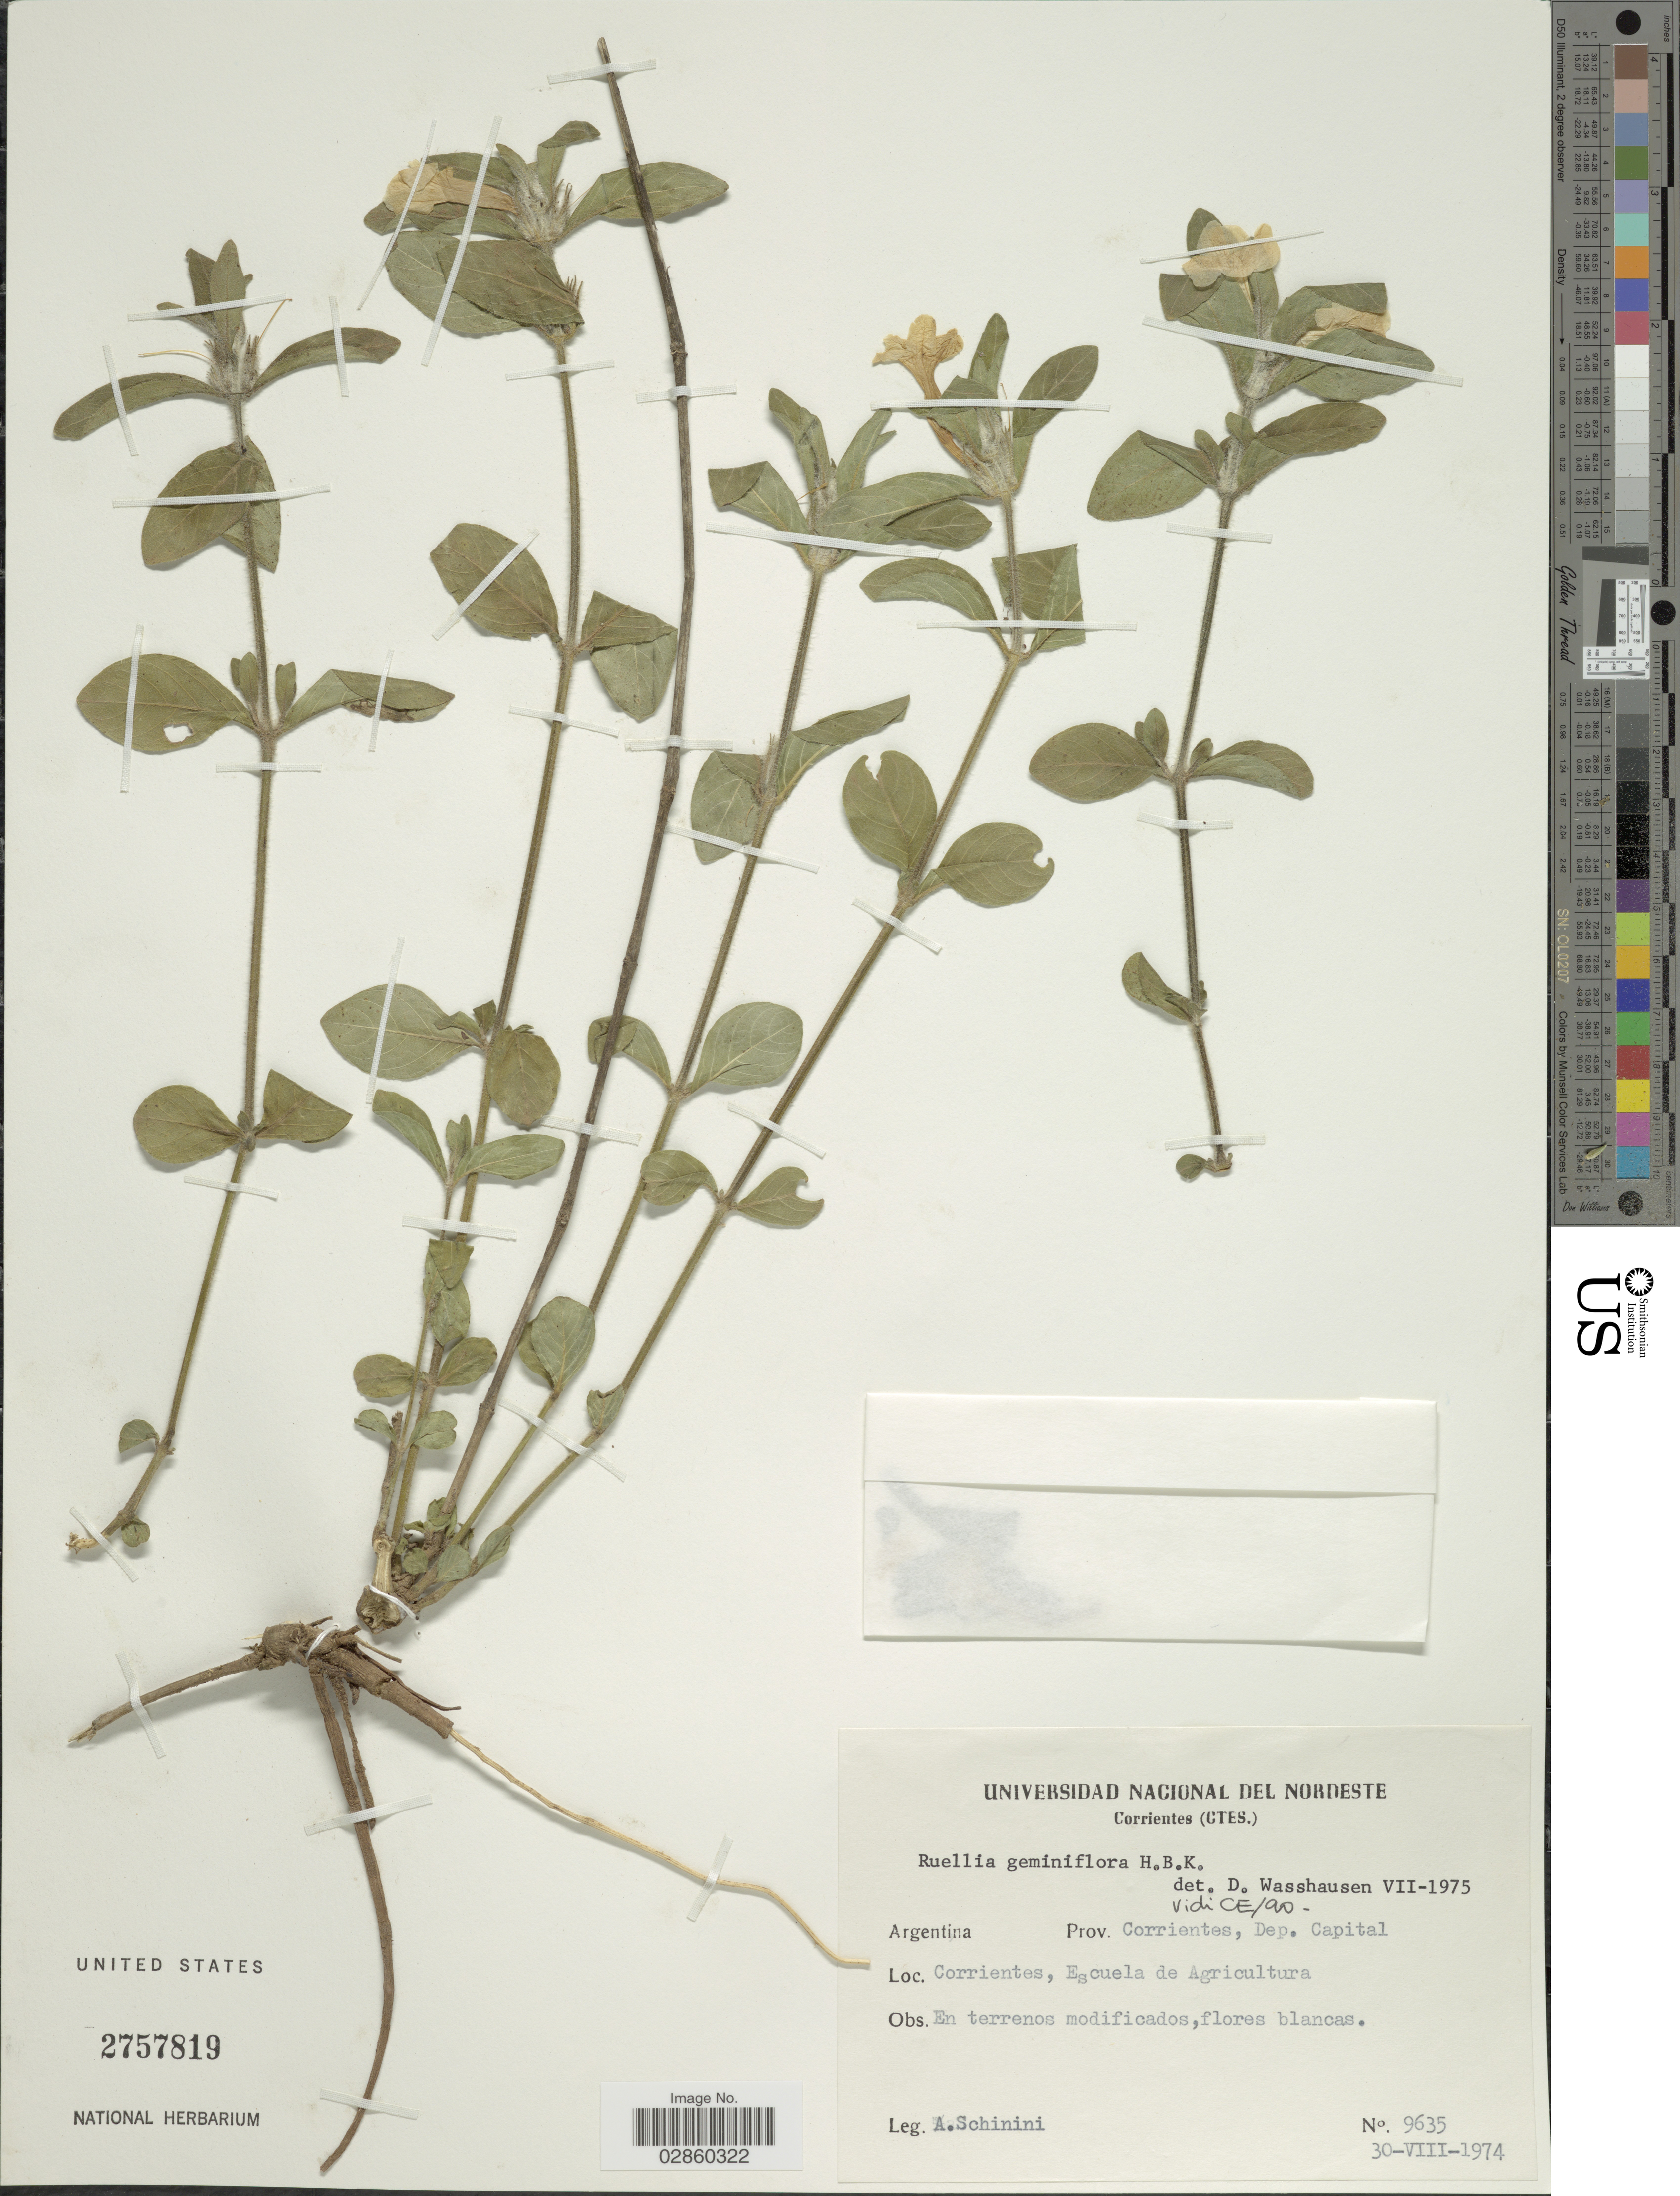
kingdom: Plantae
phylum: Tracheophyta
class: Magnoliopsida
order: Lamiales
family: Acanthaceae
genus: Ruellia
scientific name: Ruellia geminiflora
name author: Kunth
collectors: A. Schinini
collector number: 9635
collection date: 1974-08-30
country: Argentina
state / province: Corrientes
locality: Dep. Capital, Corrientes, Escuela de Agricultura.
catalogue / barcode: US 2757819